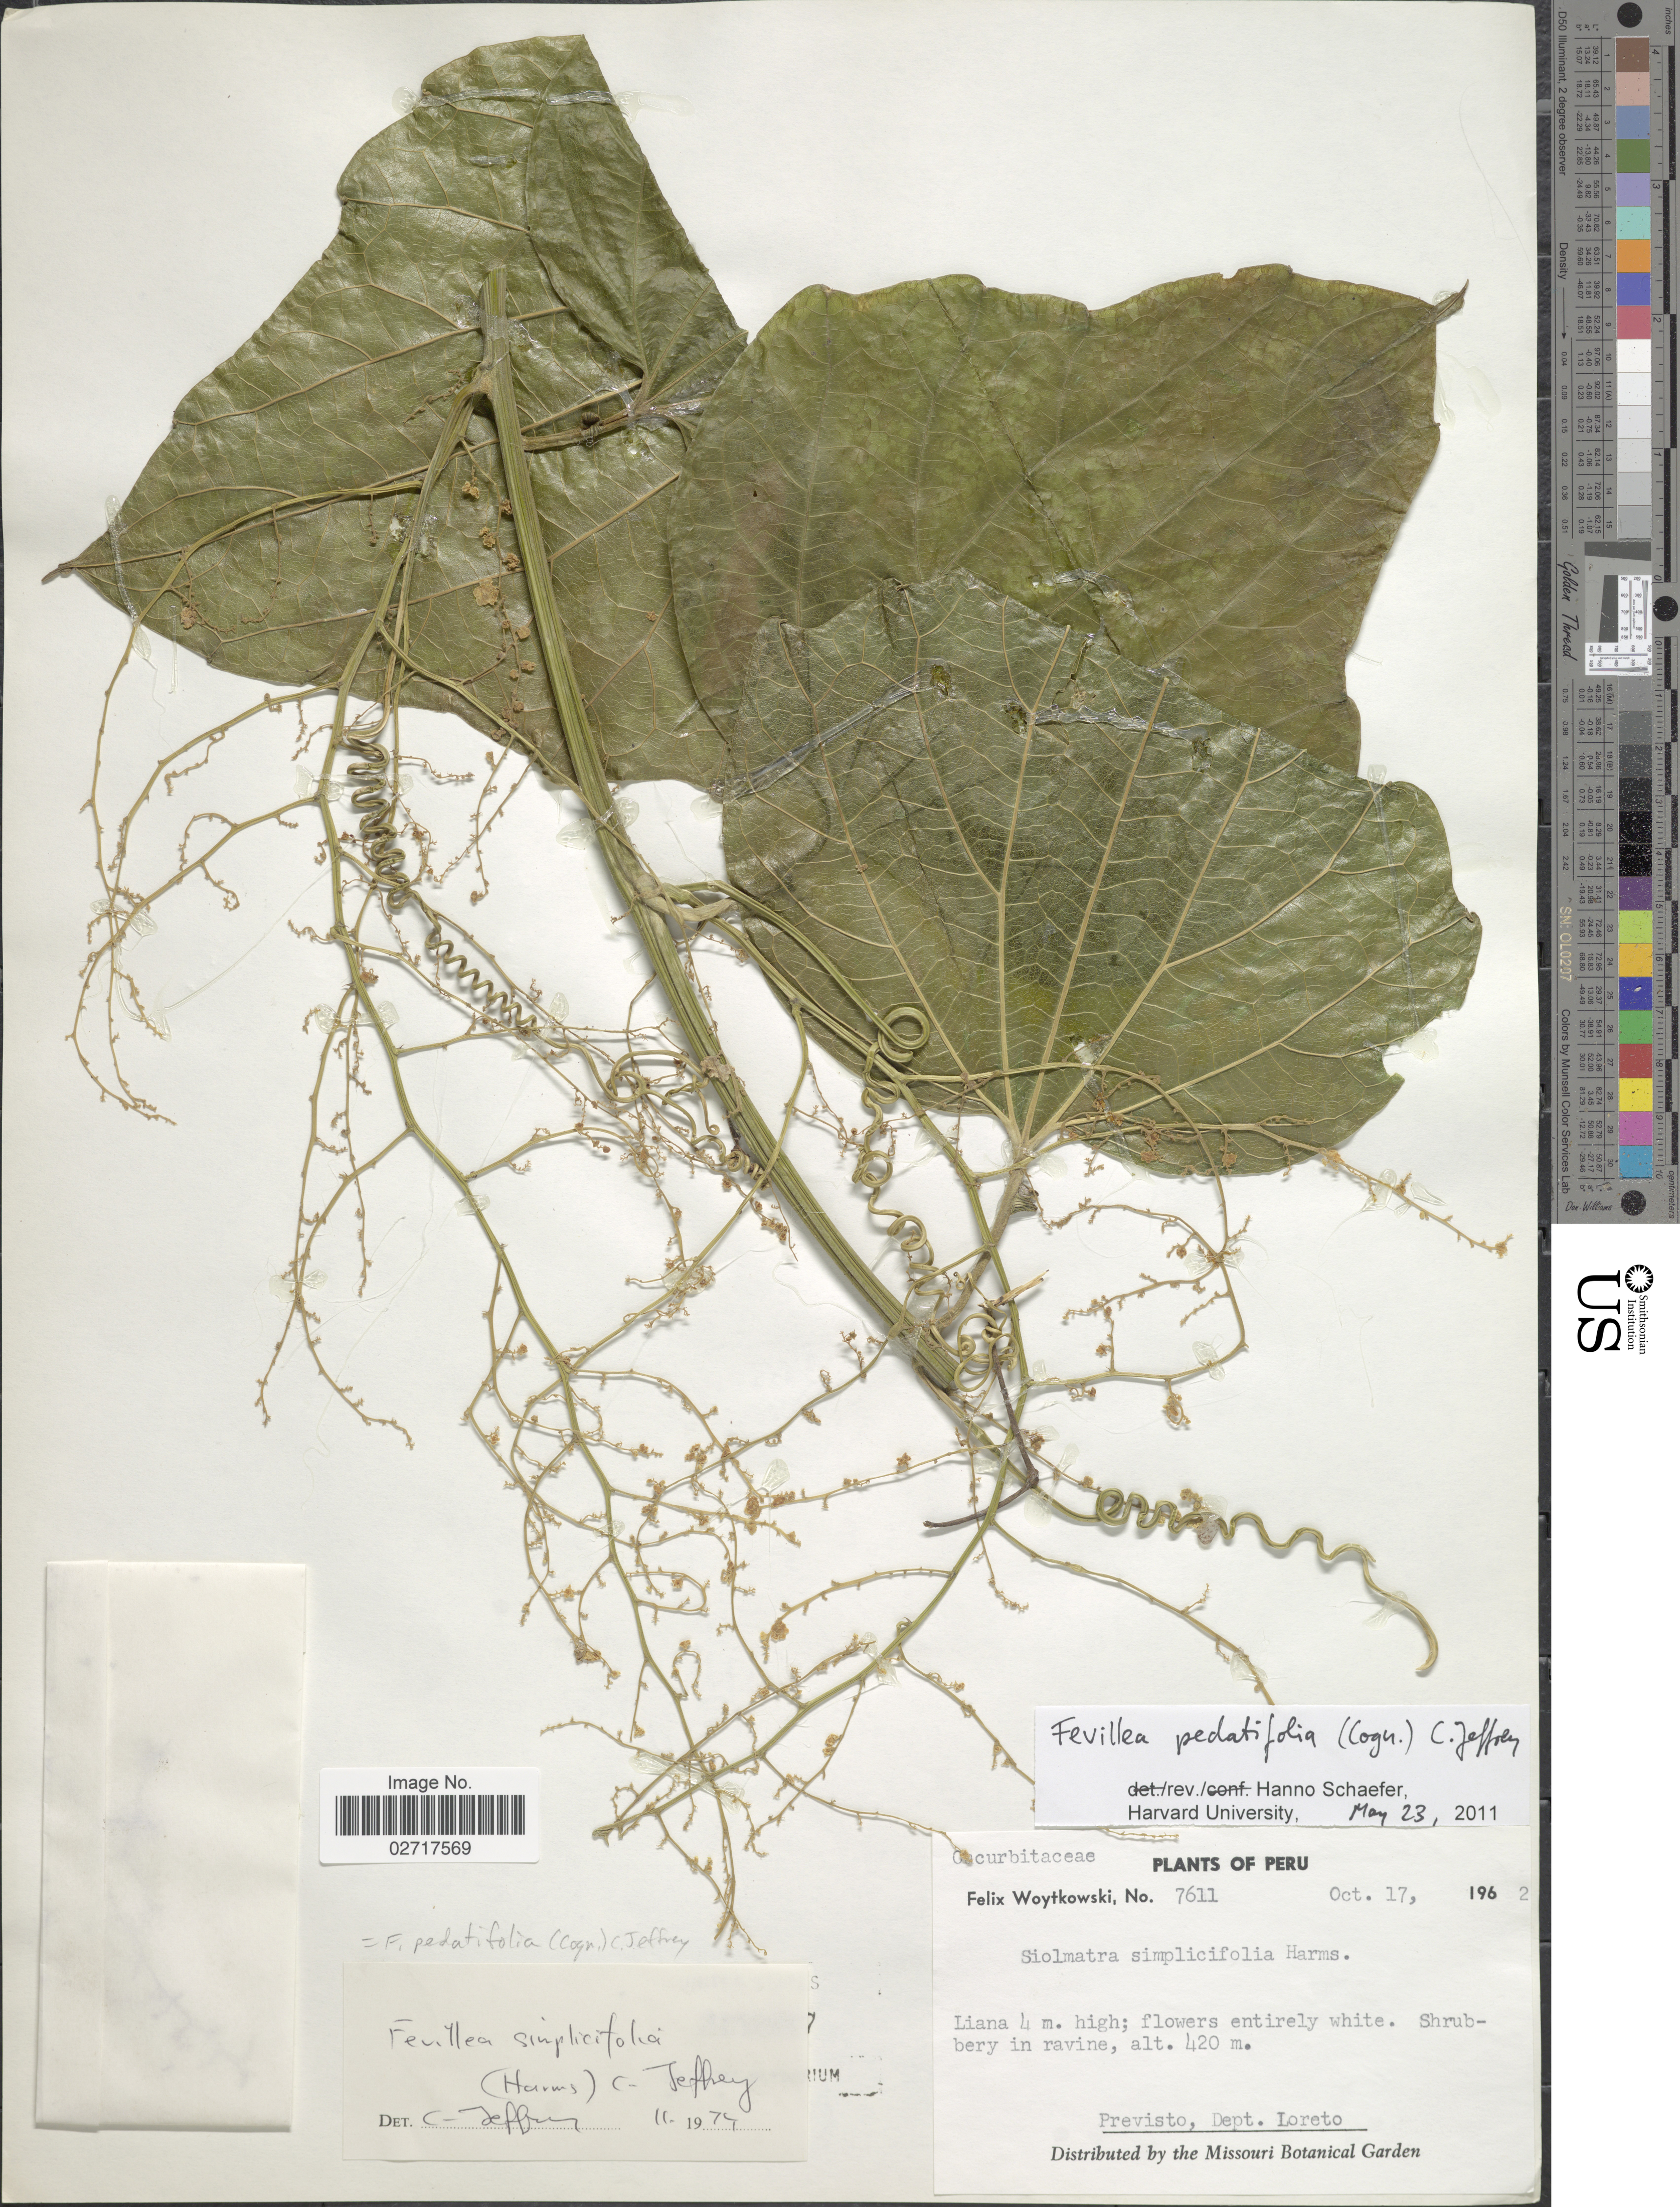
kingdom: Plantae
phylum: Tracheophyta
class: Magnoliopsida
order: Cucurbitales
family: Cucurbitaceae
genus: Fevillea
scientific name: Fevillea pedatifolia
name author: (Cogn.) C. Jeffrey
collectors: F. Woytkowski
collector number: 7611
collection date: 1962-10-17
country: Peru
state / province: Loreto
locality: Previsto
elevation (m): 420